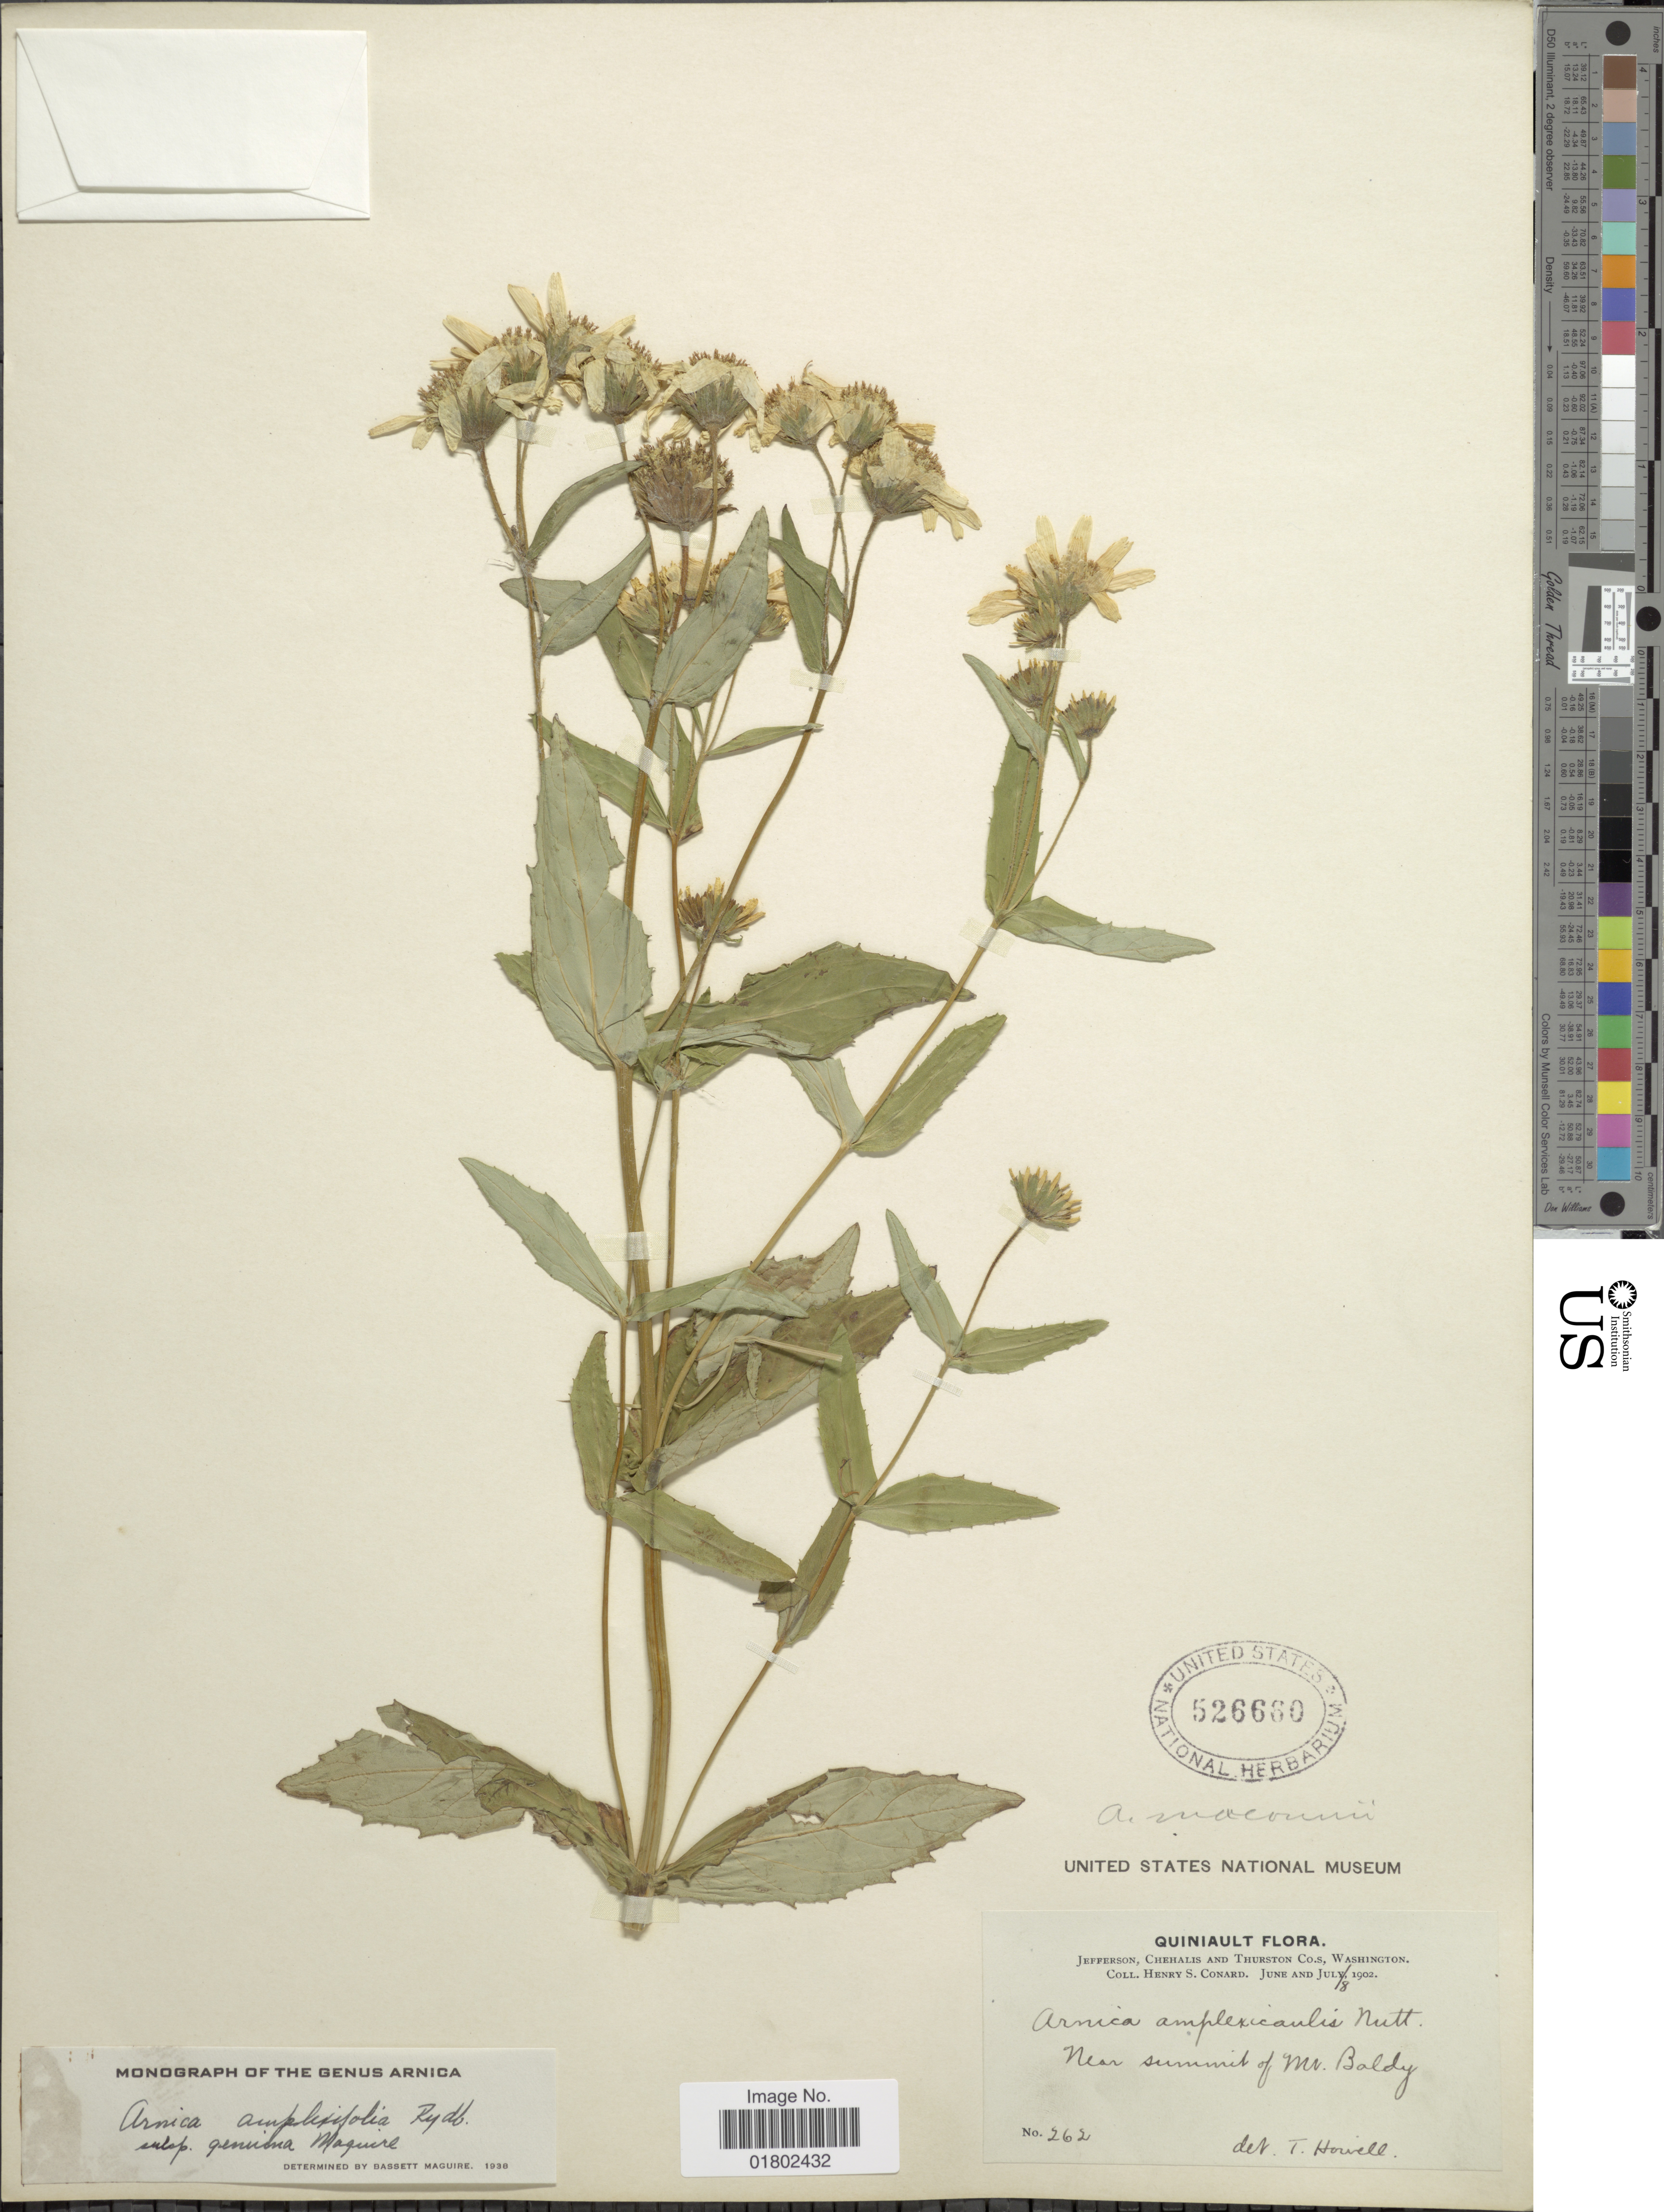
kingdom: Plantae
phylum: Tracheophyta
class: Magnoliopsida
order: Asterales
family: Asteraceae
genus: Arnica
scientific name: Arnica amplexifolia subsp. genuina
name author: Maguire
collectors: H. S. Conard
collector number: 262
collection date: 1902-06/1902-08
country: United States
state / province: Washington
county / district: Thurston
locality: Jefferson, Chehalis and Thurston Co.s, Washington, near summit of Mr. Baldy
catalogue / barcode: US 526660